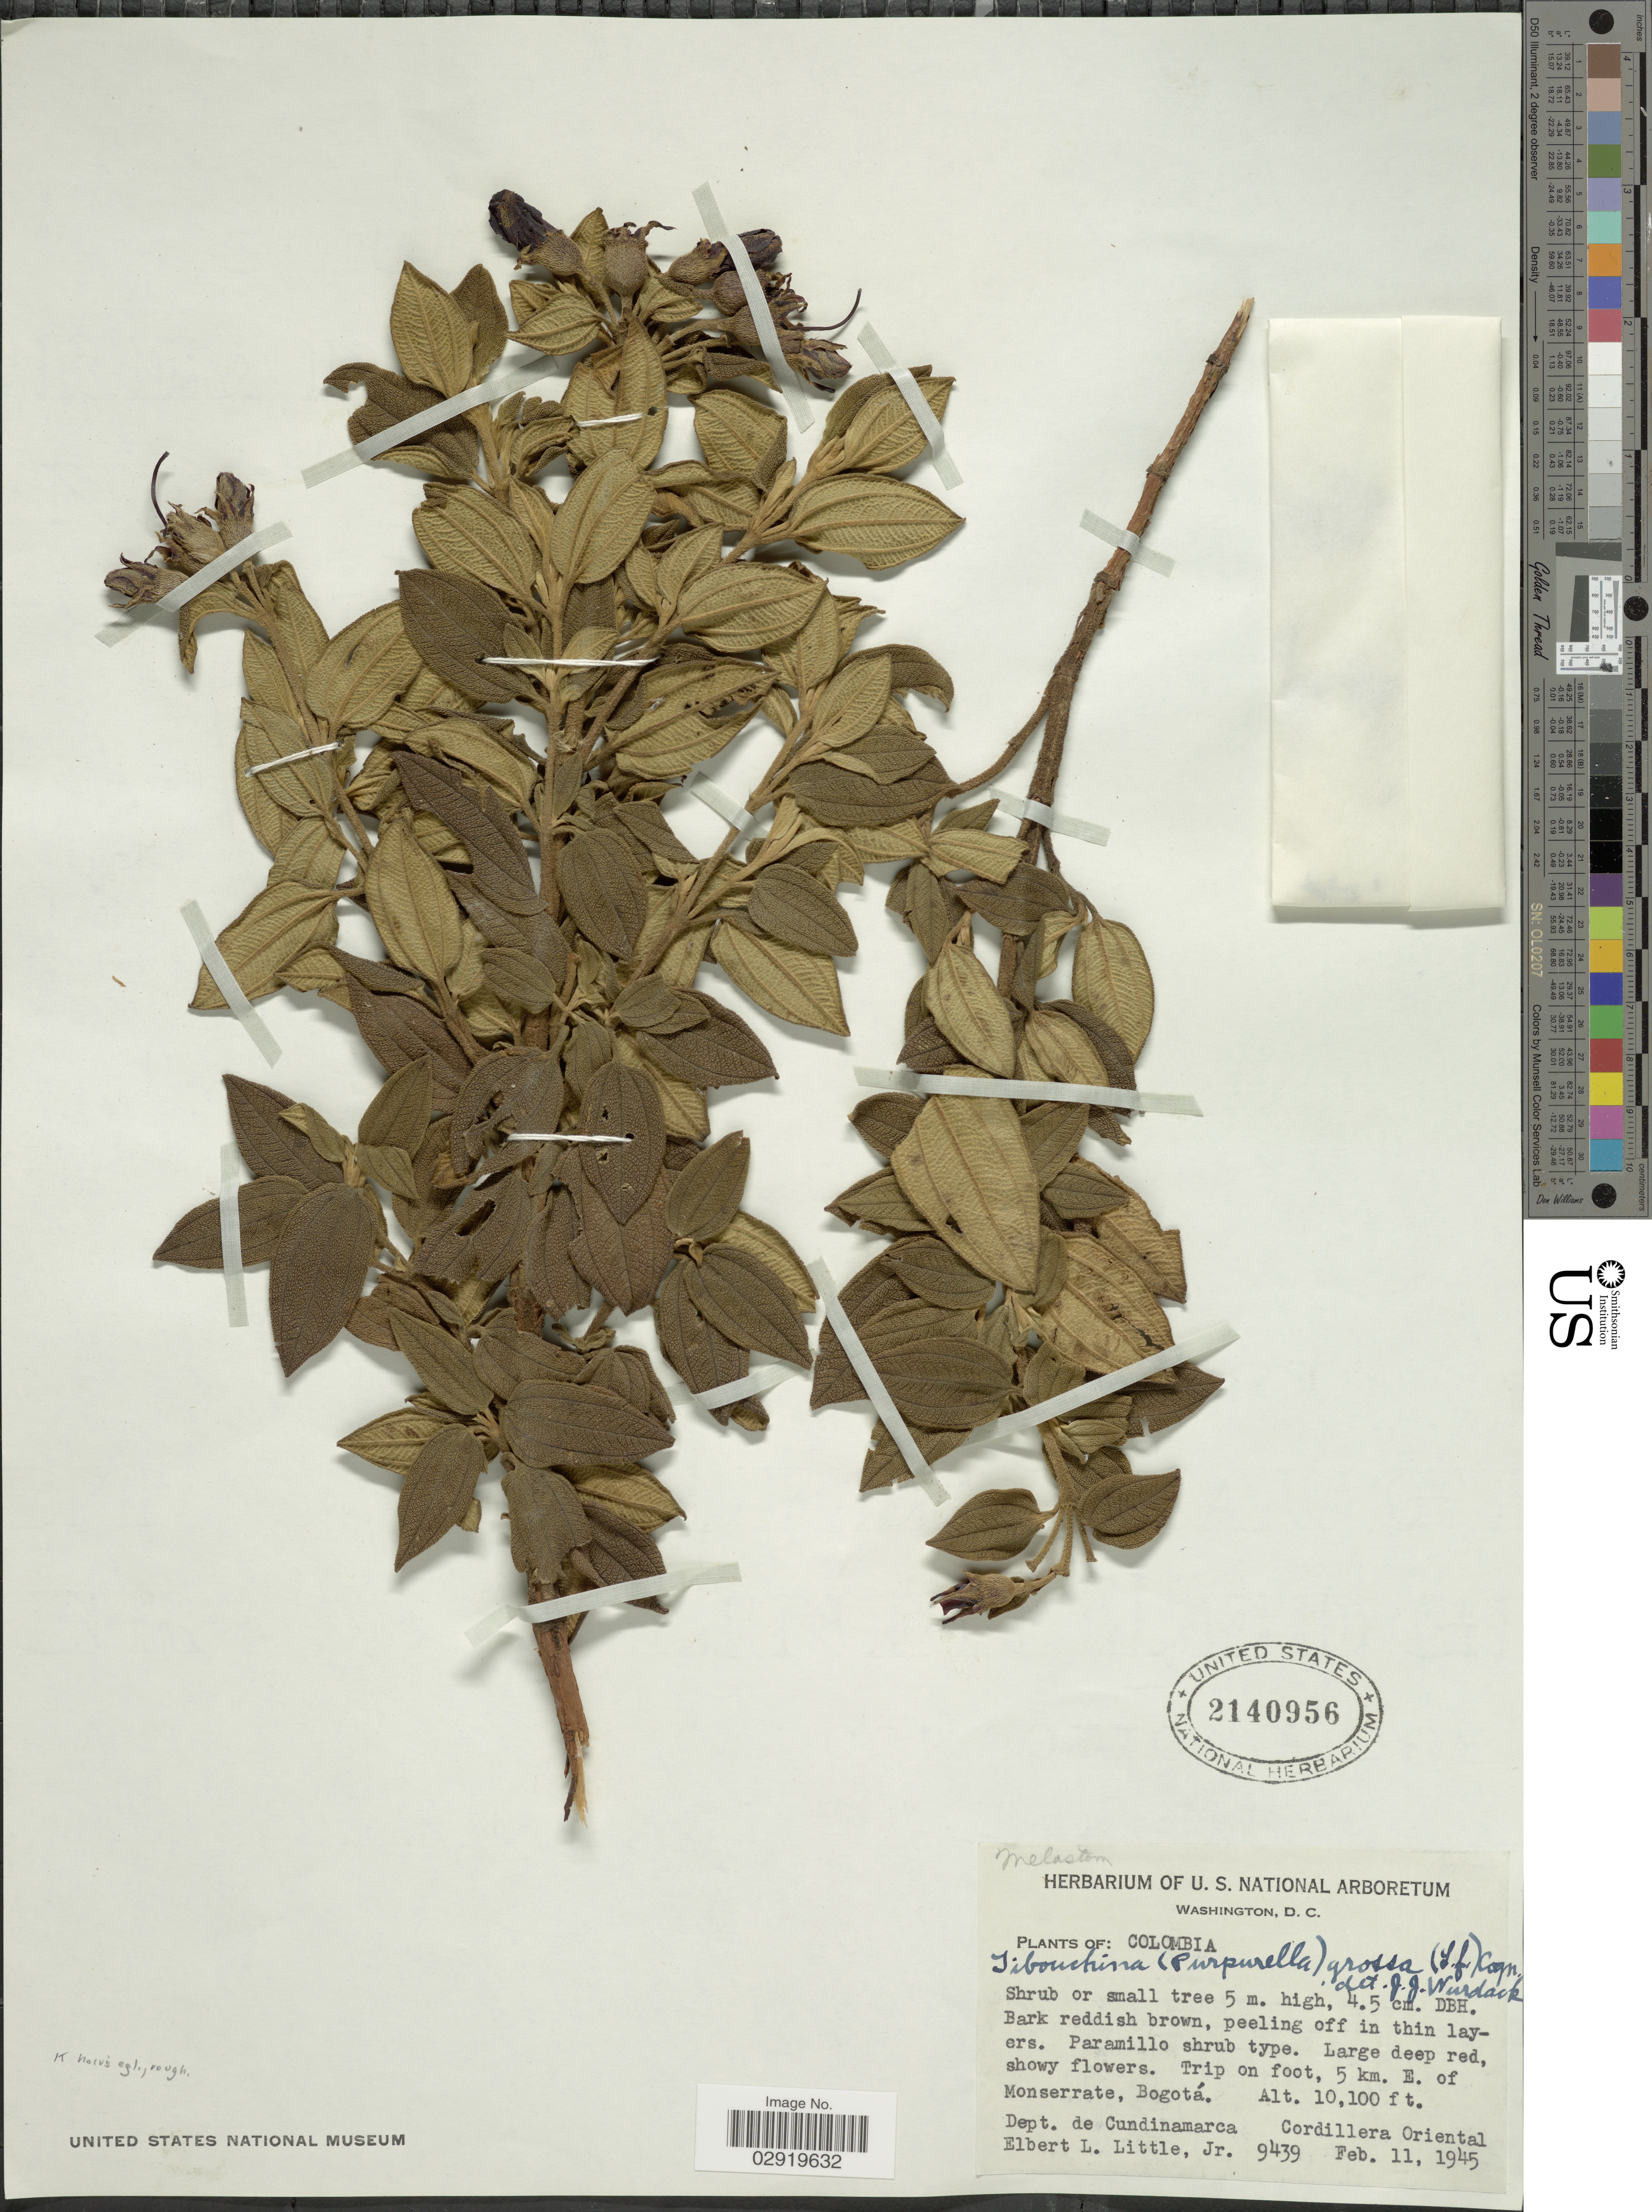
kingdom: Plantae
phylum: Tracheophyta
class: Magnoliopsida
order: Myrtales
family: Melastomataceae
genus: Chaetogastra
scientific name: Chaetogastra grossa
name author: (L. f.) P.J.F. Guim. & Michelang.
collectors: E. L. Little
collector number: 9439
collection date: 1945-02-11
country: Colombia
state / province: Cundinamarca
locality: Trip on foot, 5 km. E. of Monserrate, Bogotá. Dept. de Cundinamarca. Cordillera Oriental.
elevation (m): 3078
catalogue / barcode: US 2140956